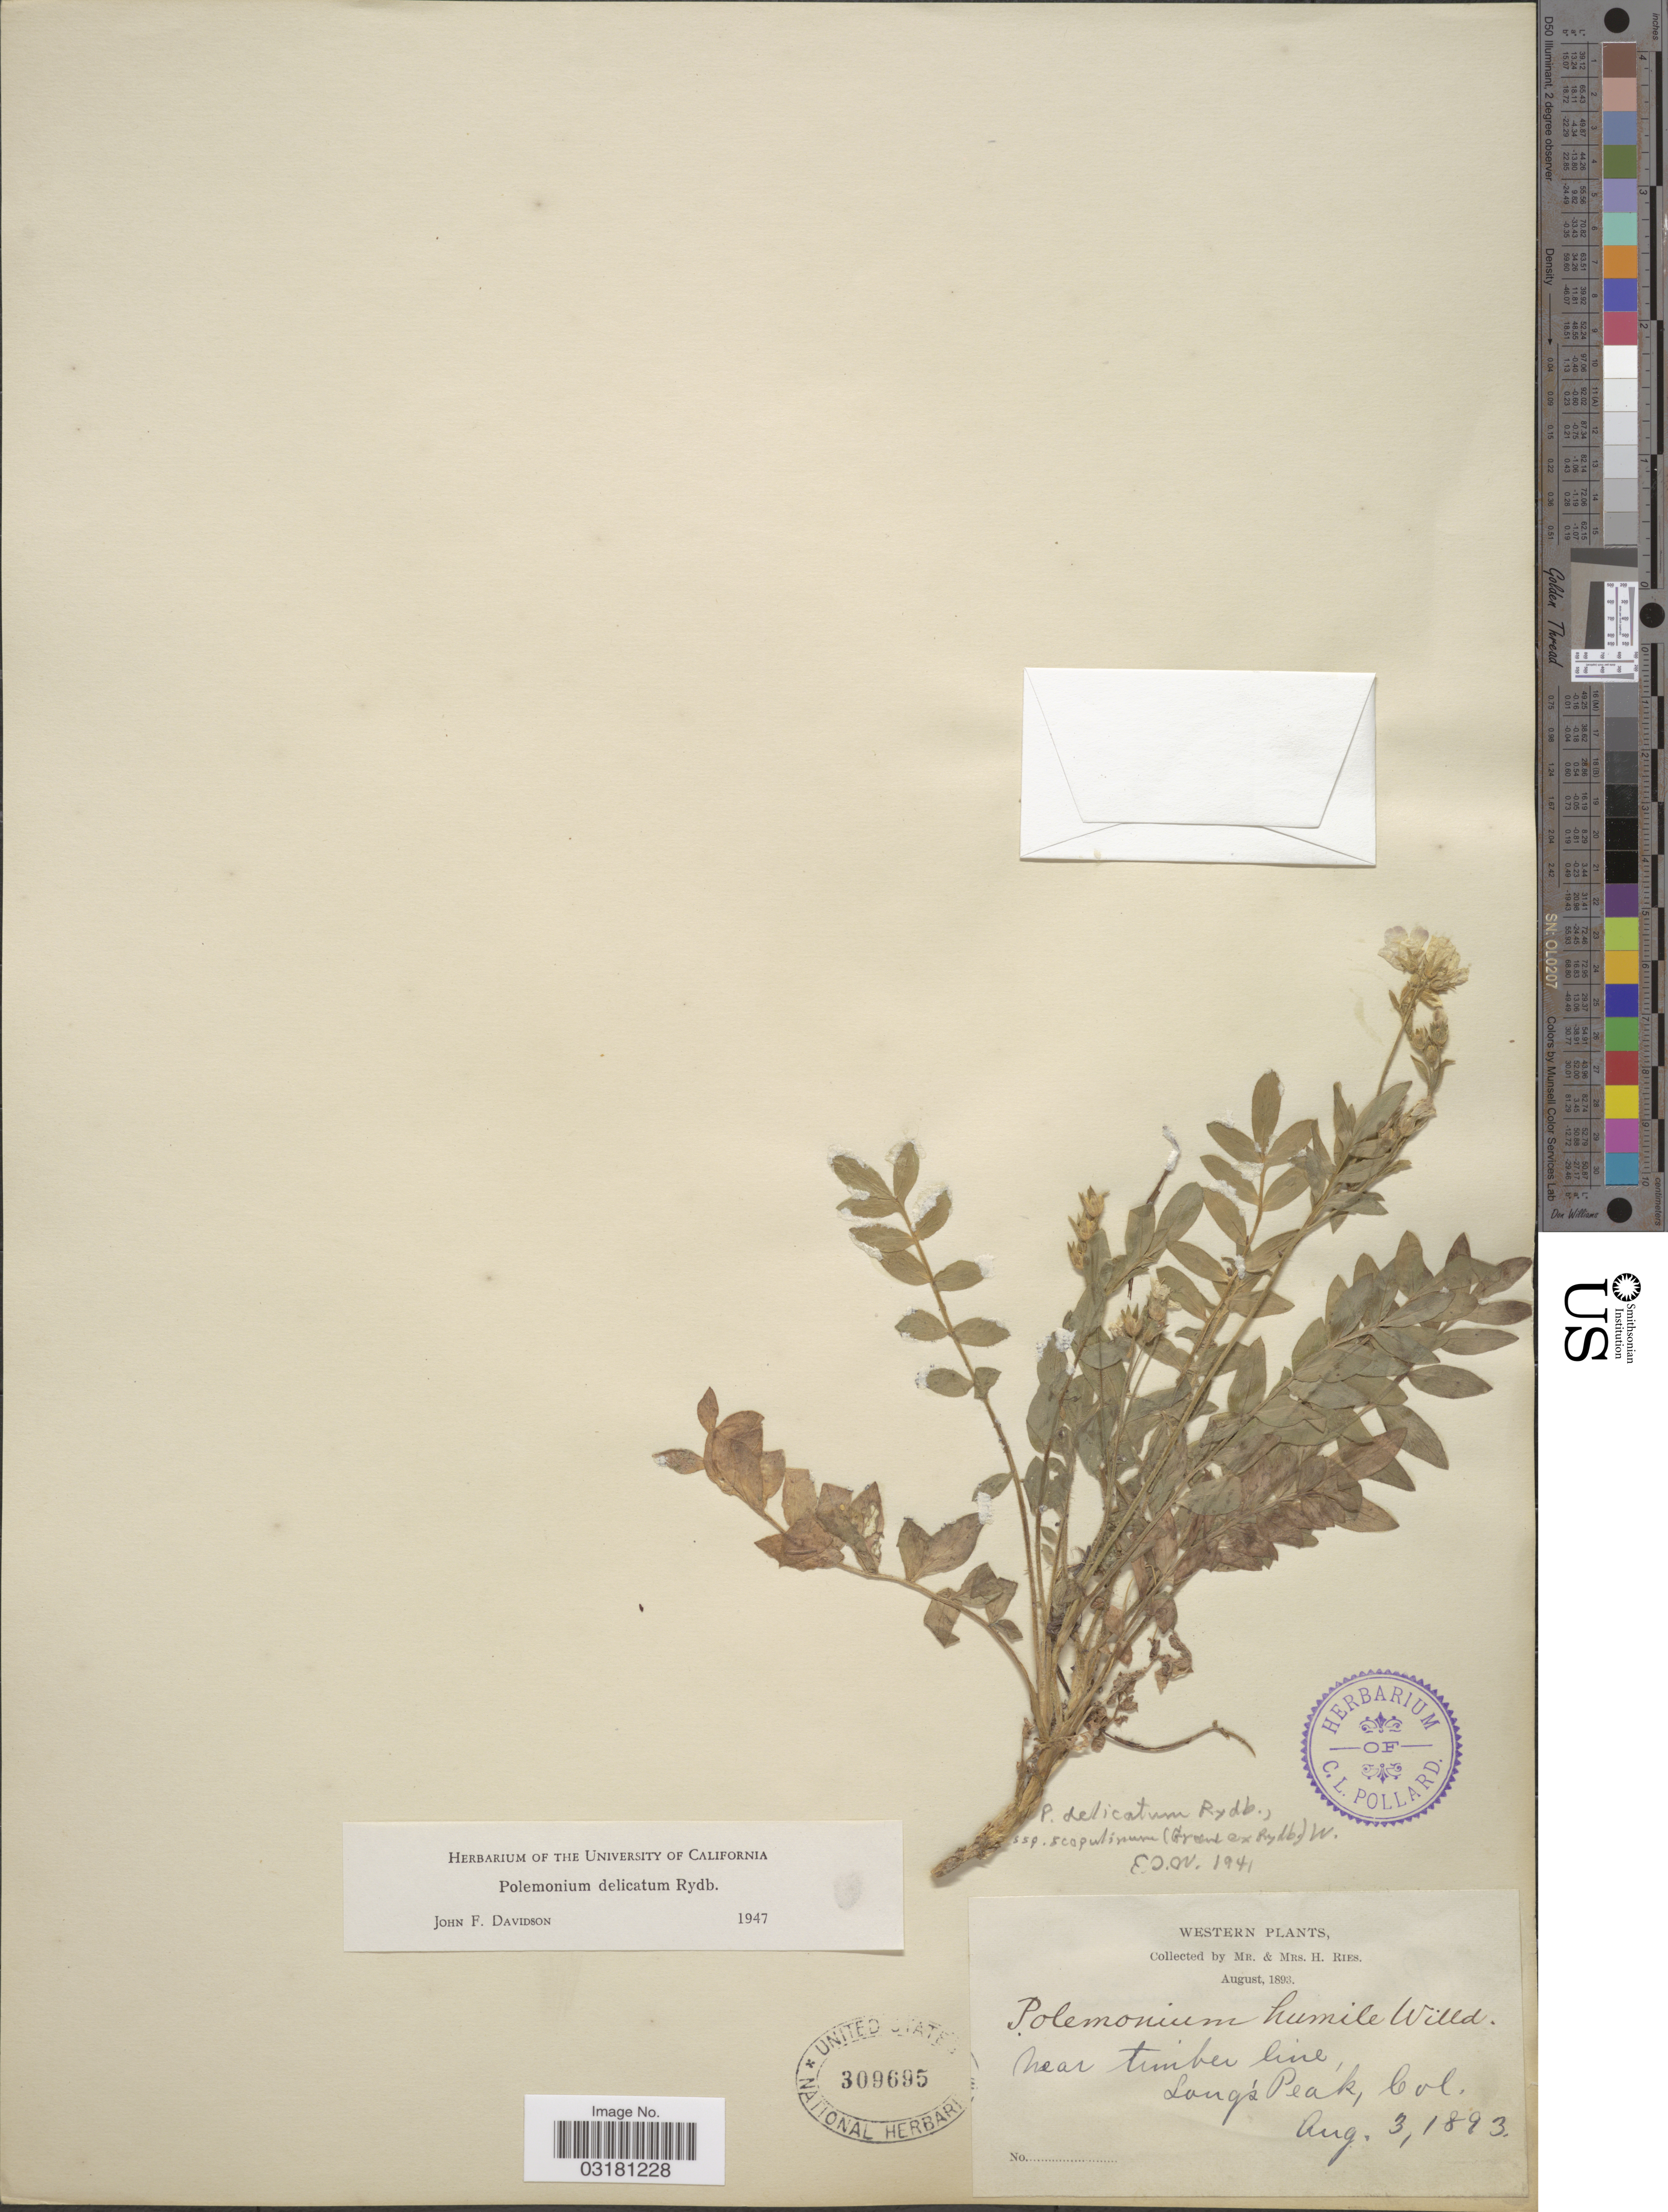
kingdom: Plantae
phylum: Tracheophyta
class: Magnoliopsida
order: Ericales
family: Polemoniaceae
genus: Polemonium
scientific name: Polemonium delicatum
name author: Rydb.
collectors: H. Ries & H. Ries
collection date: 1893-08-03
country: United States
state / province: Colorado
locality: Western. Near timber line, Long's Peak, Col.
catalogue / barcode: US 309695